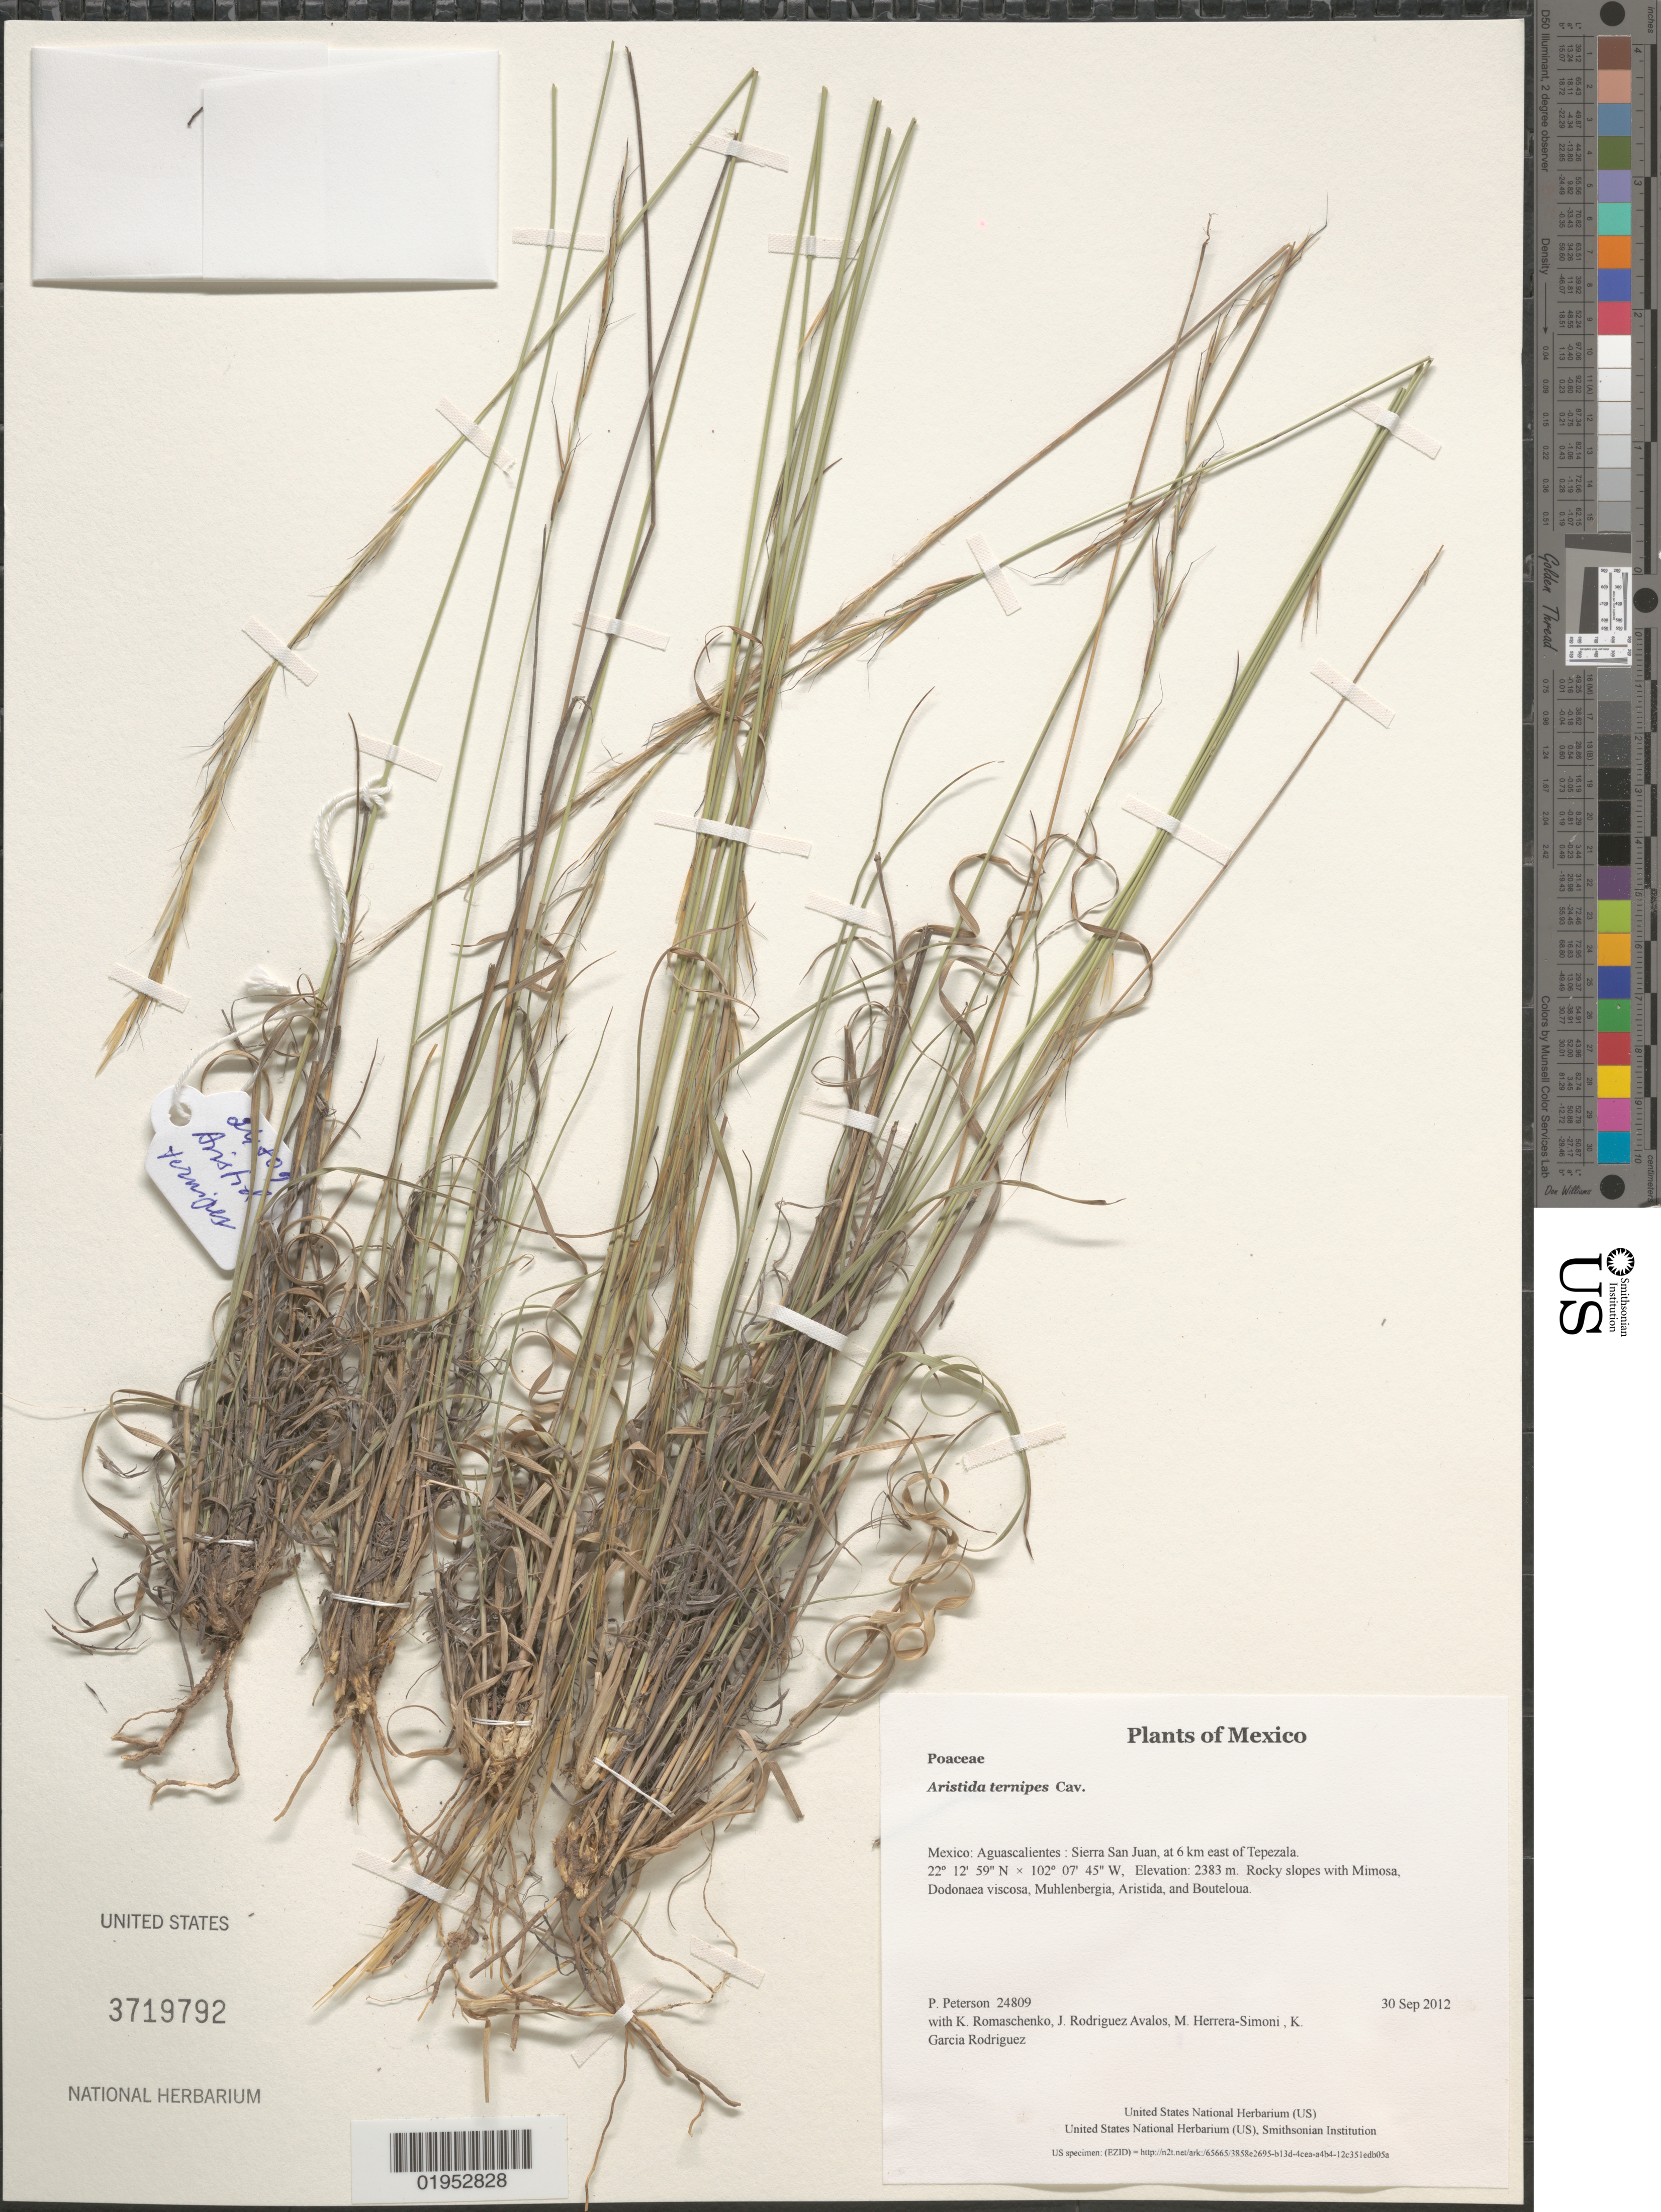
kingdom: Plantae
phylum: Tracheophyta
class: Liliopsida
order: Poales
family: Poaceae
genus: Aristida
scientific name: Aristida ternipes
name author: Cav.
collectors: P. M. Peterson, K. Romaschenko, J. Rodriguez Avalos, M. Herrera-Simoni & K. Garcia Rodriguez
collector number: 24809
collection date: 2012-09-30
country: Mexico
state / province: Aguascalientes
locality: Sierra San Juan, at 6 km east of Tepezala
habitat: Rocky slopes with Mimosa, Dodonaea viscosa, Muhlenbergia, Aristida, and Bouteloua.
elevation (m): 2383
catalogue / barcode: US 3719792